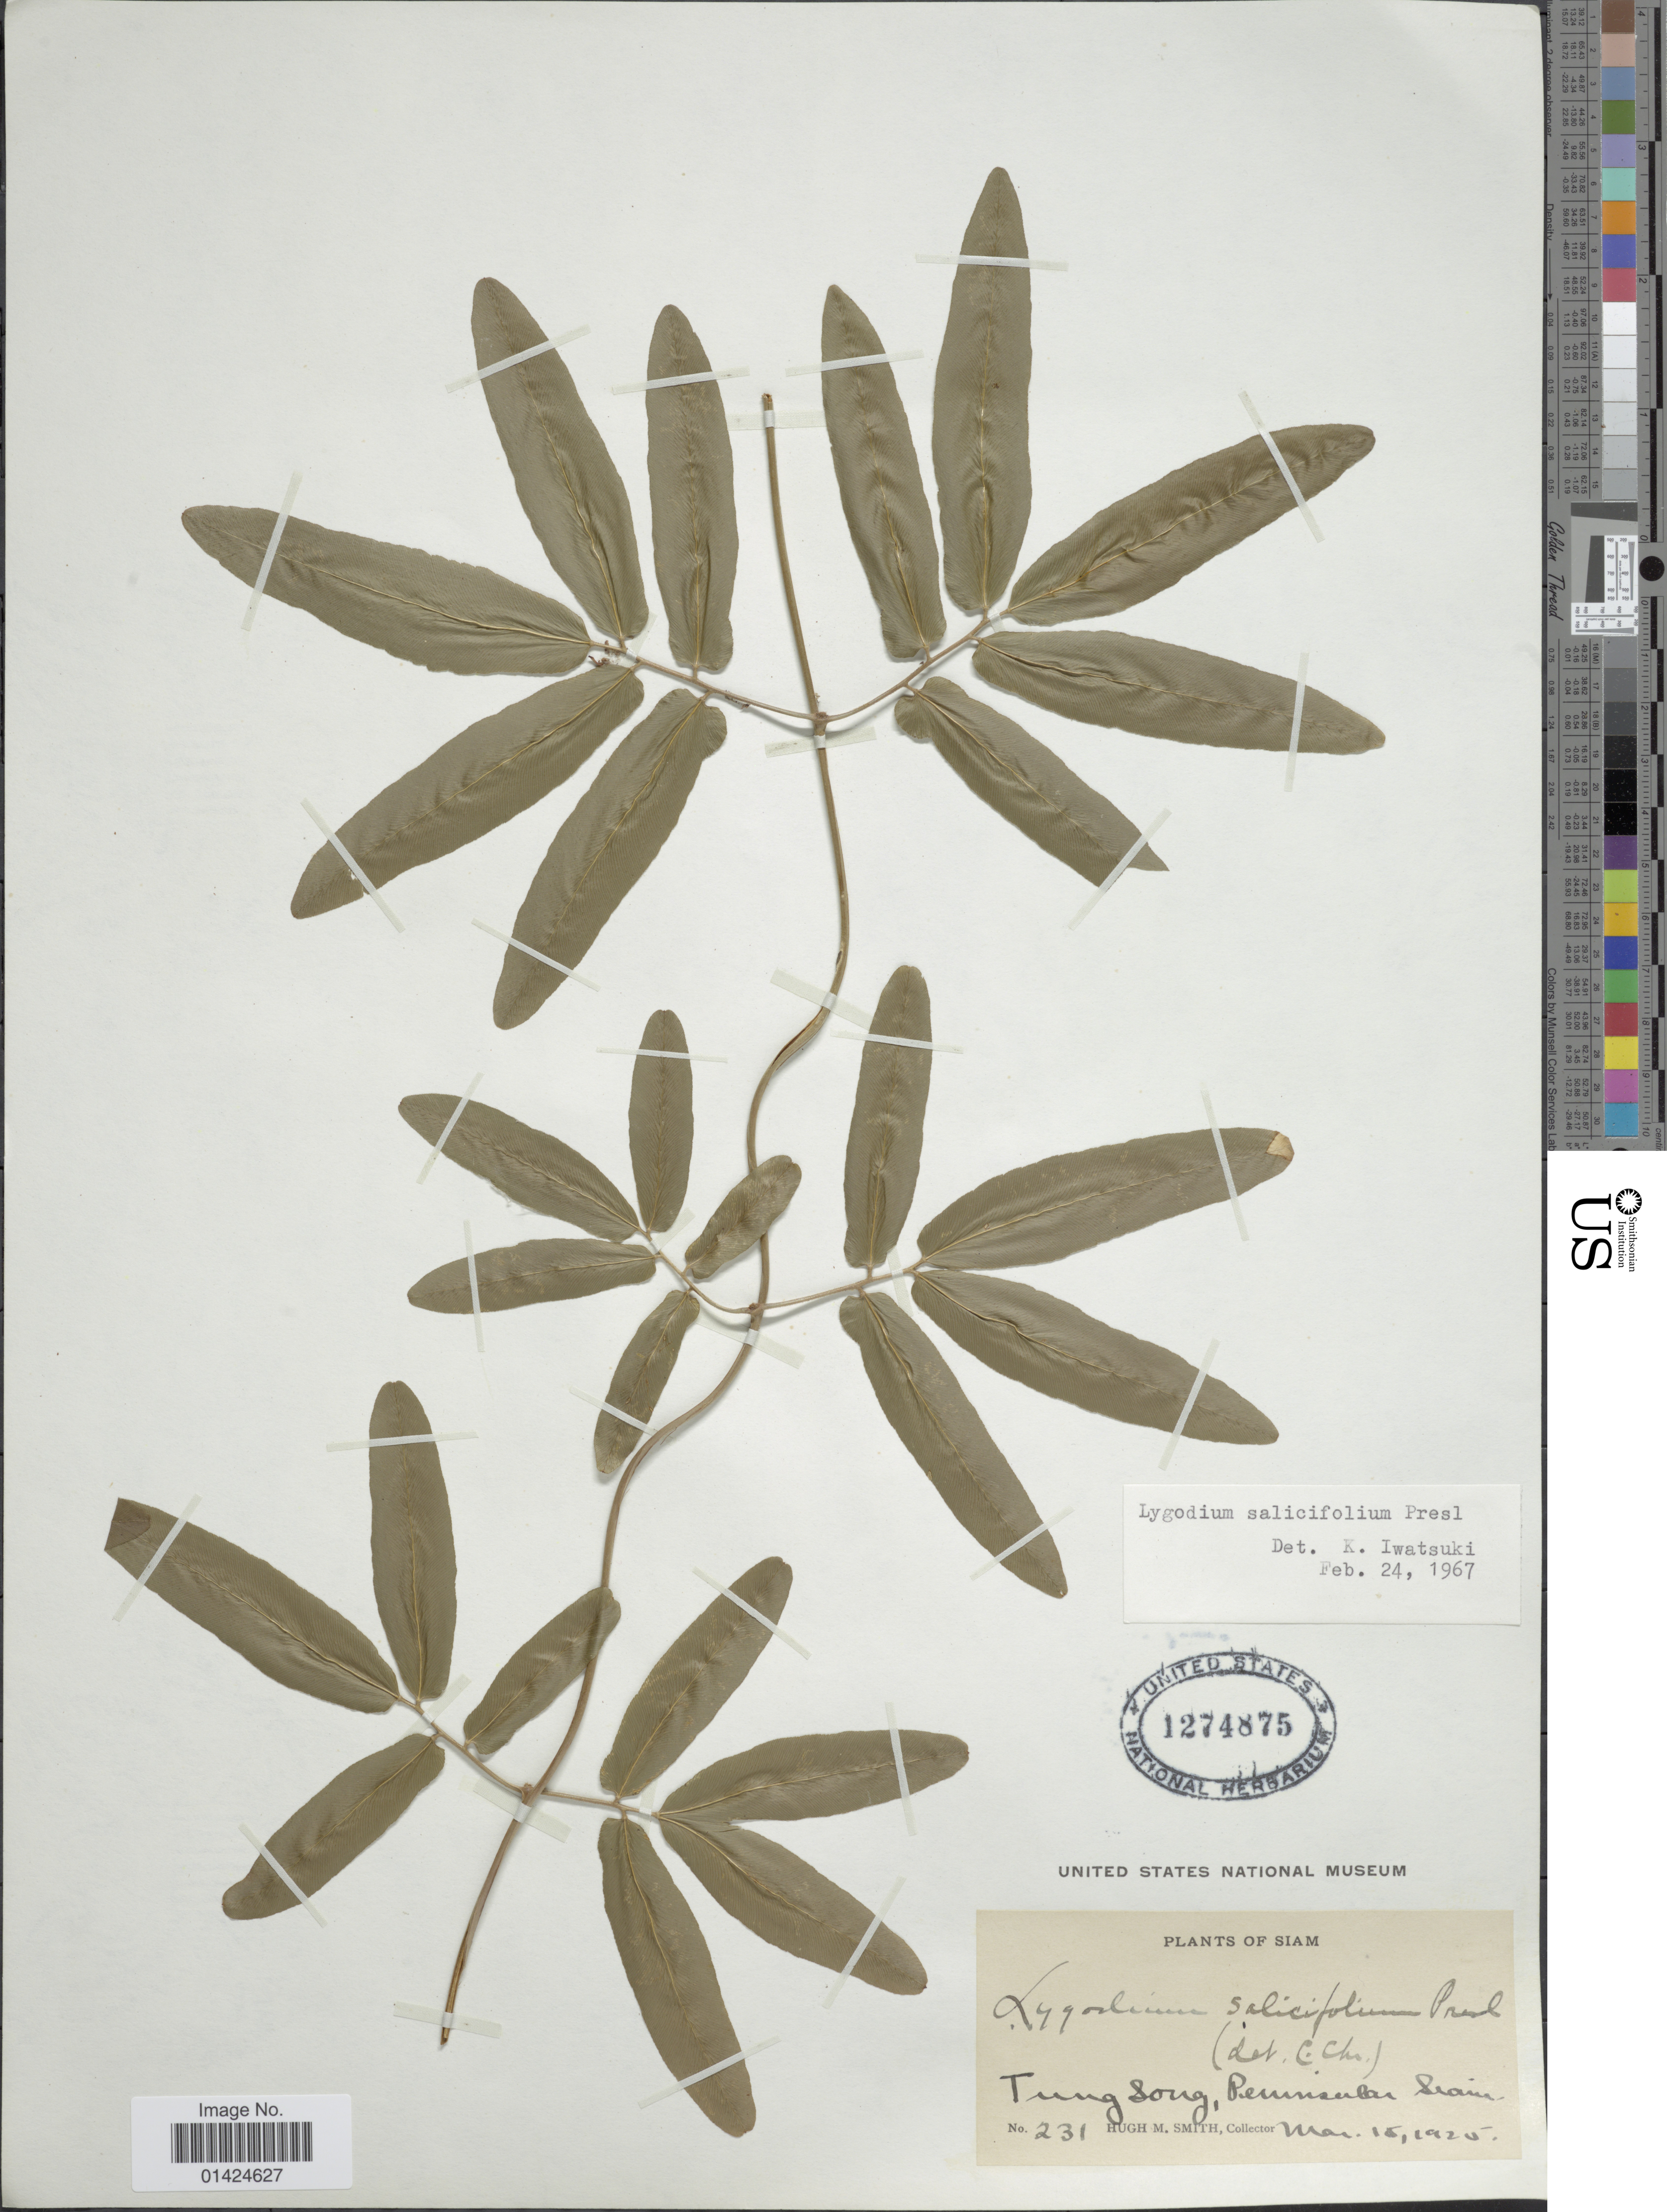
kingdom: Plantae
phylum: Tracheophyta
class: Polypodiopsida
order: Schizaeales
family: Lygodiaceae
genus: Lygodium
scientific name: Lygodium sailcifolium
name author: C. Presl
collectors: H. M. Smith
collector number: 231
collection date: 1925-05-15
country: Thailand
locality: Tung Song, Peninsula Siam.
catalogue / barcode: US 1274875